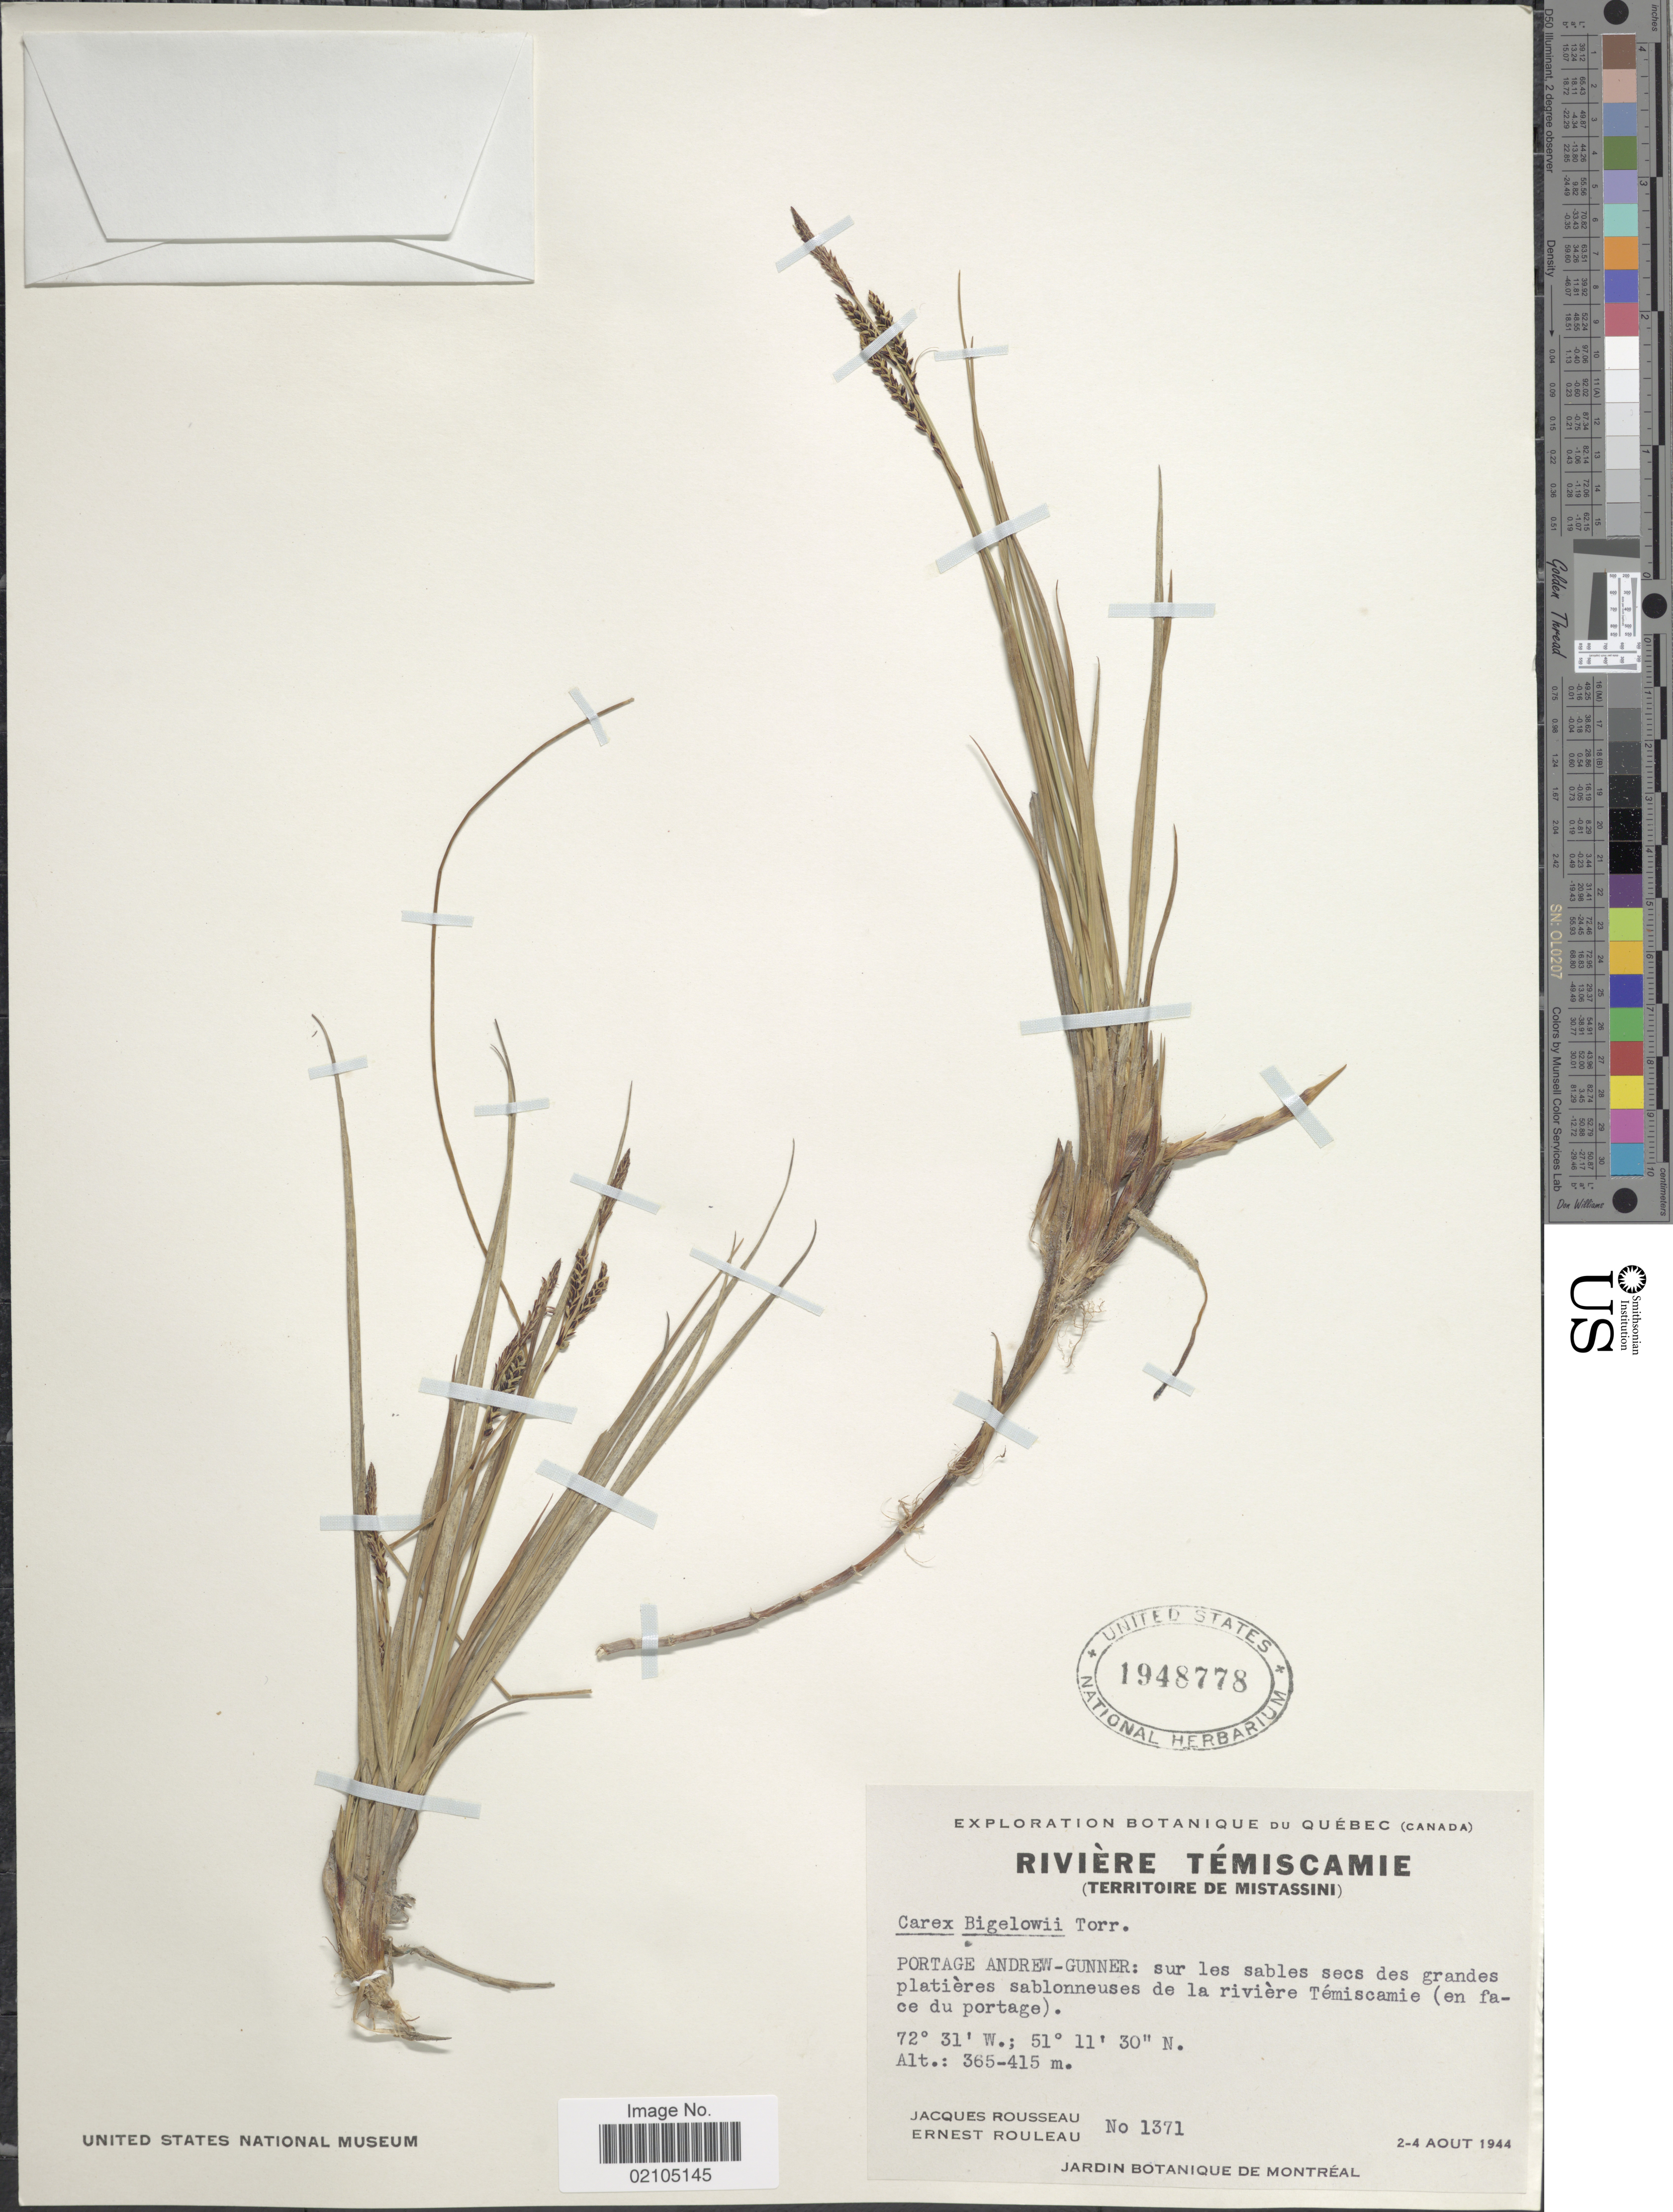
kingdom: Plantae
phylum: Tracheophyta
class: Liliopsida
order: Poales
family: Cyperaceae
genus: Carex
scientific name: Carex bigelowii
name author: Torr. ex Schwein.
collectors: J. Rousseau & E. Rouleau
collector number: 1371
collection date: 1944-08-02/1944-08-04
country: Canada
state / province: Quebec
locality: Riviere Temiscamie (Territoire de Mistassini). Portage Andrew-Gunner: sur les sables secs de grandes platieres sablonneuses da la riviere Temiscamie (en face du portage)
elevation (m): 365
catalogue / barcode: US 1948778